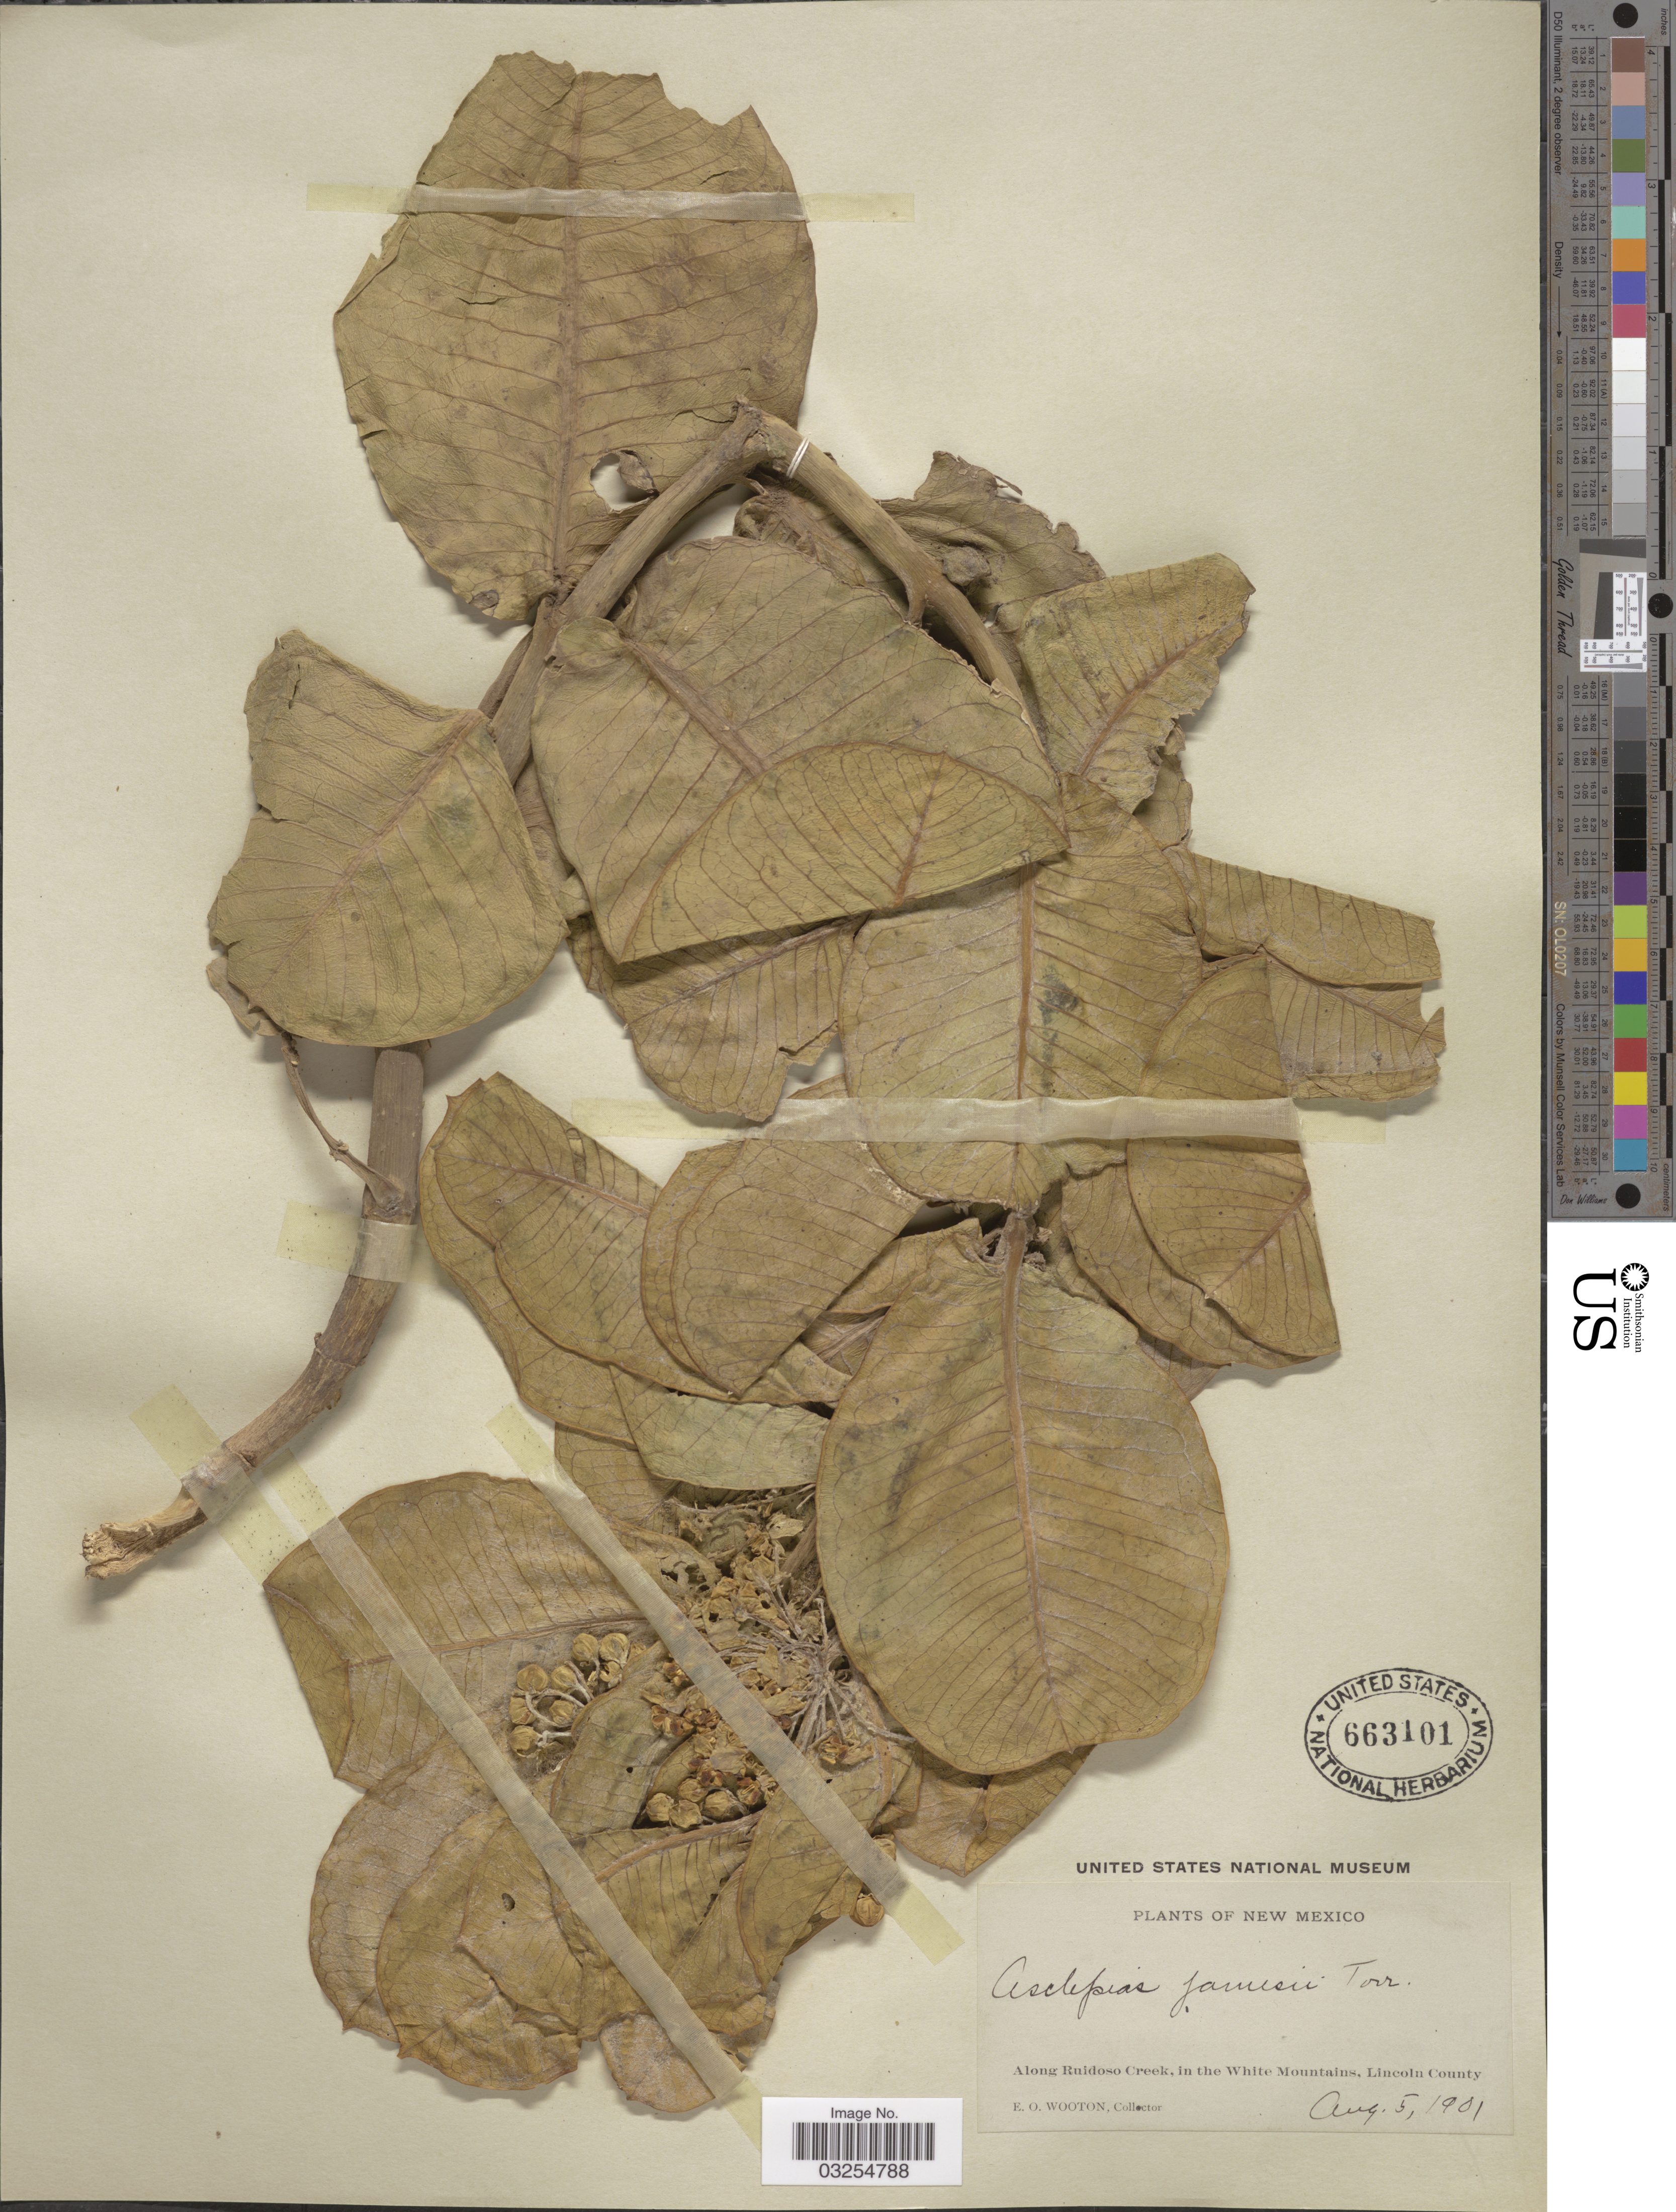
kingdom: Plantae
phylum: Tracheophyta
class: Magnoliopsida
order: Gentianales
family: Apocynaceae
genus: Asclepias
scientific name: Asclepias latifolia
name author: Torr.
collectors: E. O. Wooton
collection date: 1901-08-05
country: United States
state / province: New Mexico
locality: Along Ruidoso Creek, in the White Mountains, Lincoln County.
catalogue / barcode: US 663101